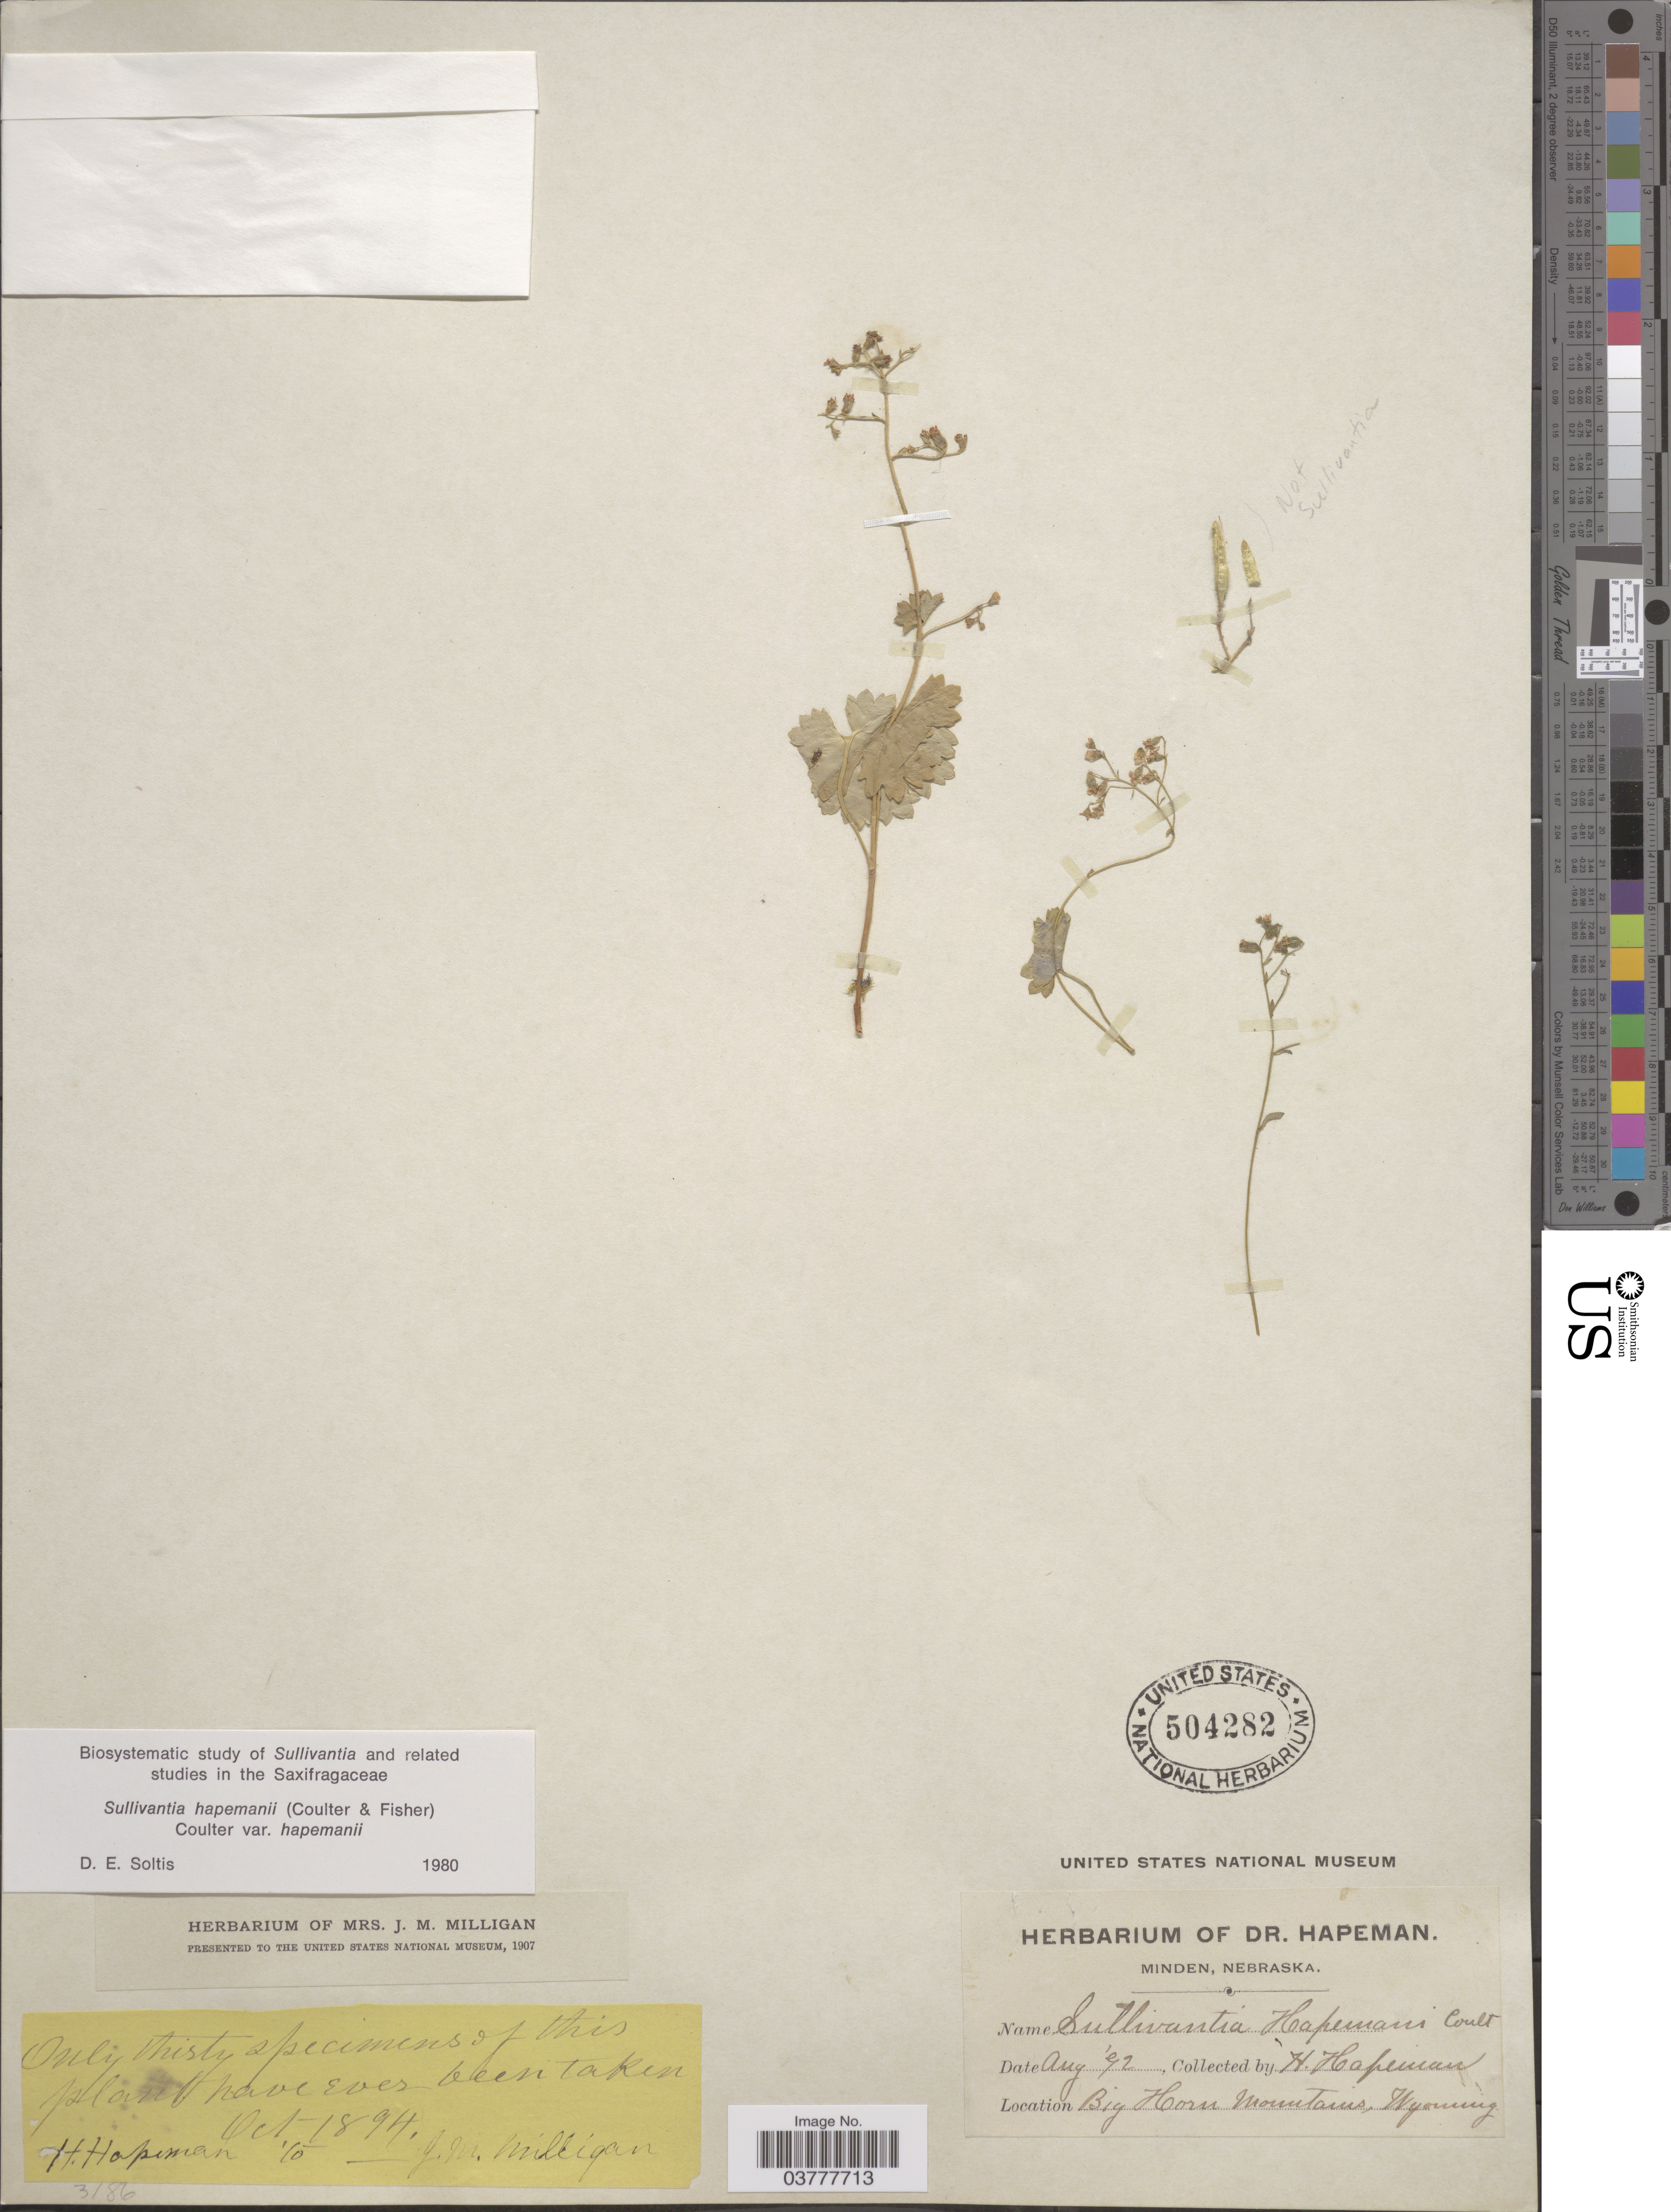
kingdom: Plantae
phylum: Tracheophyta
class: Magnoliopsida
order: Saxifragales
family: Saxifragaceae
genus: Sullivantia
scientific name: Sullivantia hapemanii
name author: (J.M. Coult. & Fisher) J.M. Coult.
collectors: H. Hapeman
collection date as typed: Transcribed d/m/y: /8/92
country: United States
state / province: Wyoming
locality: Big Horn Mountains.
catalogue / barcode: US 504282